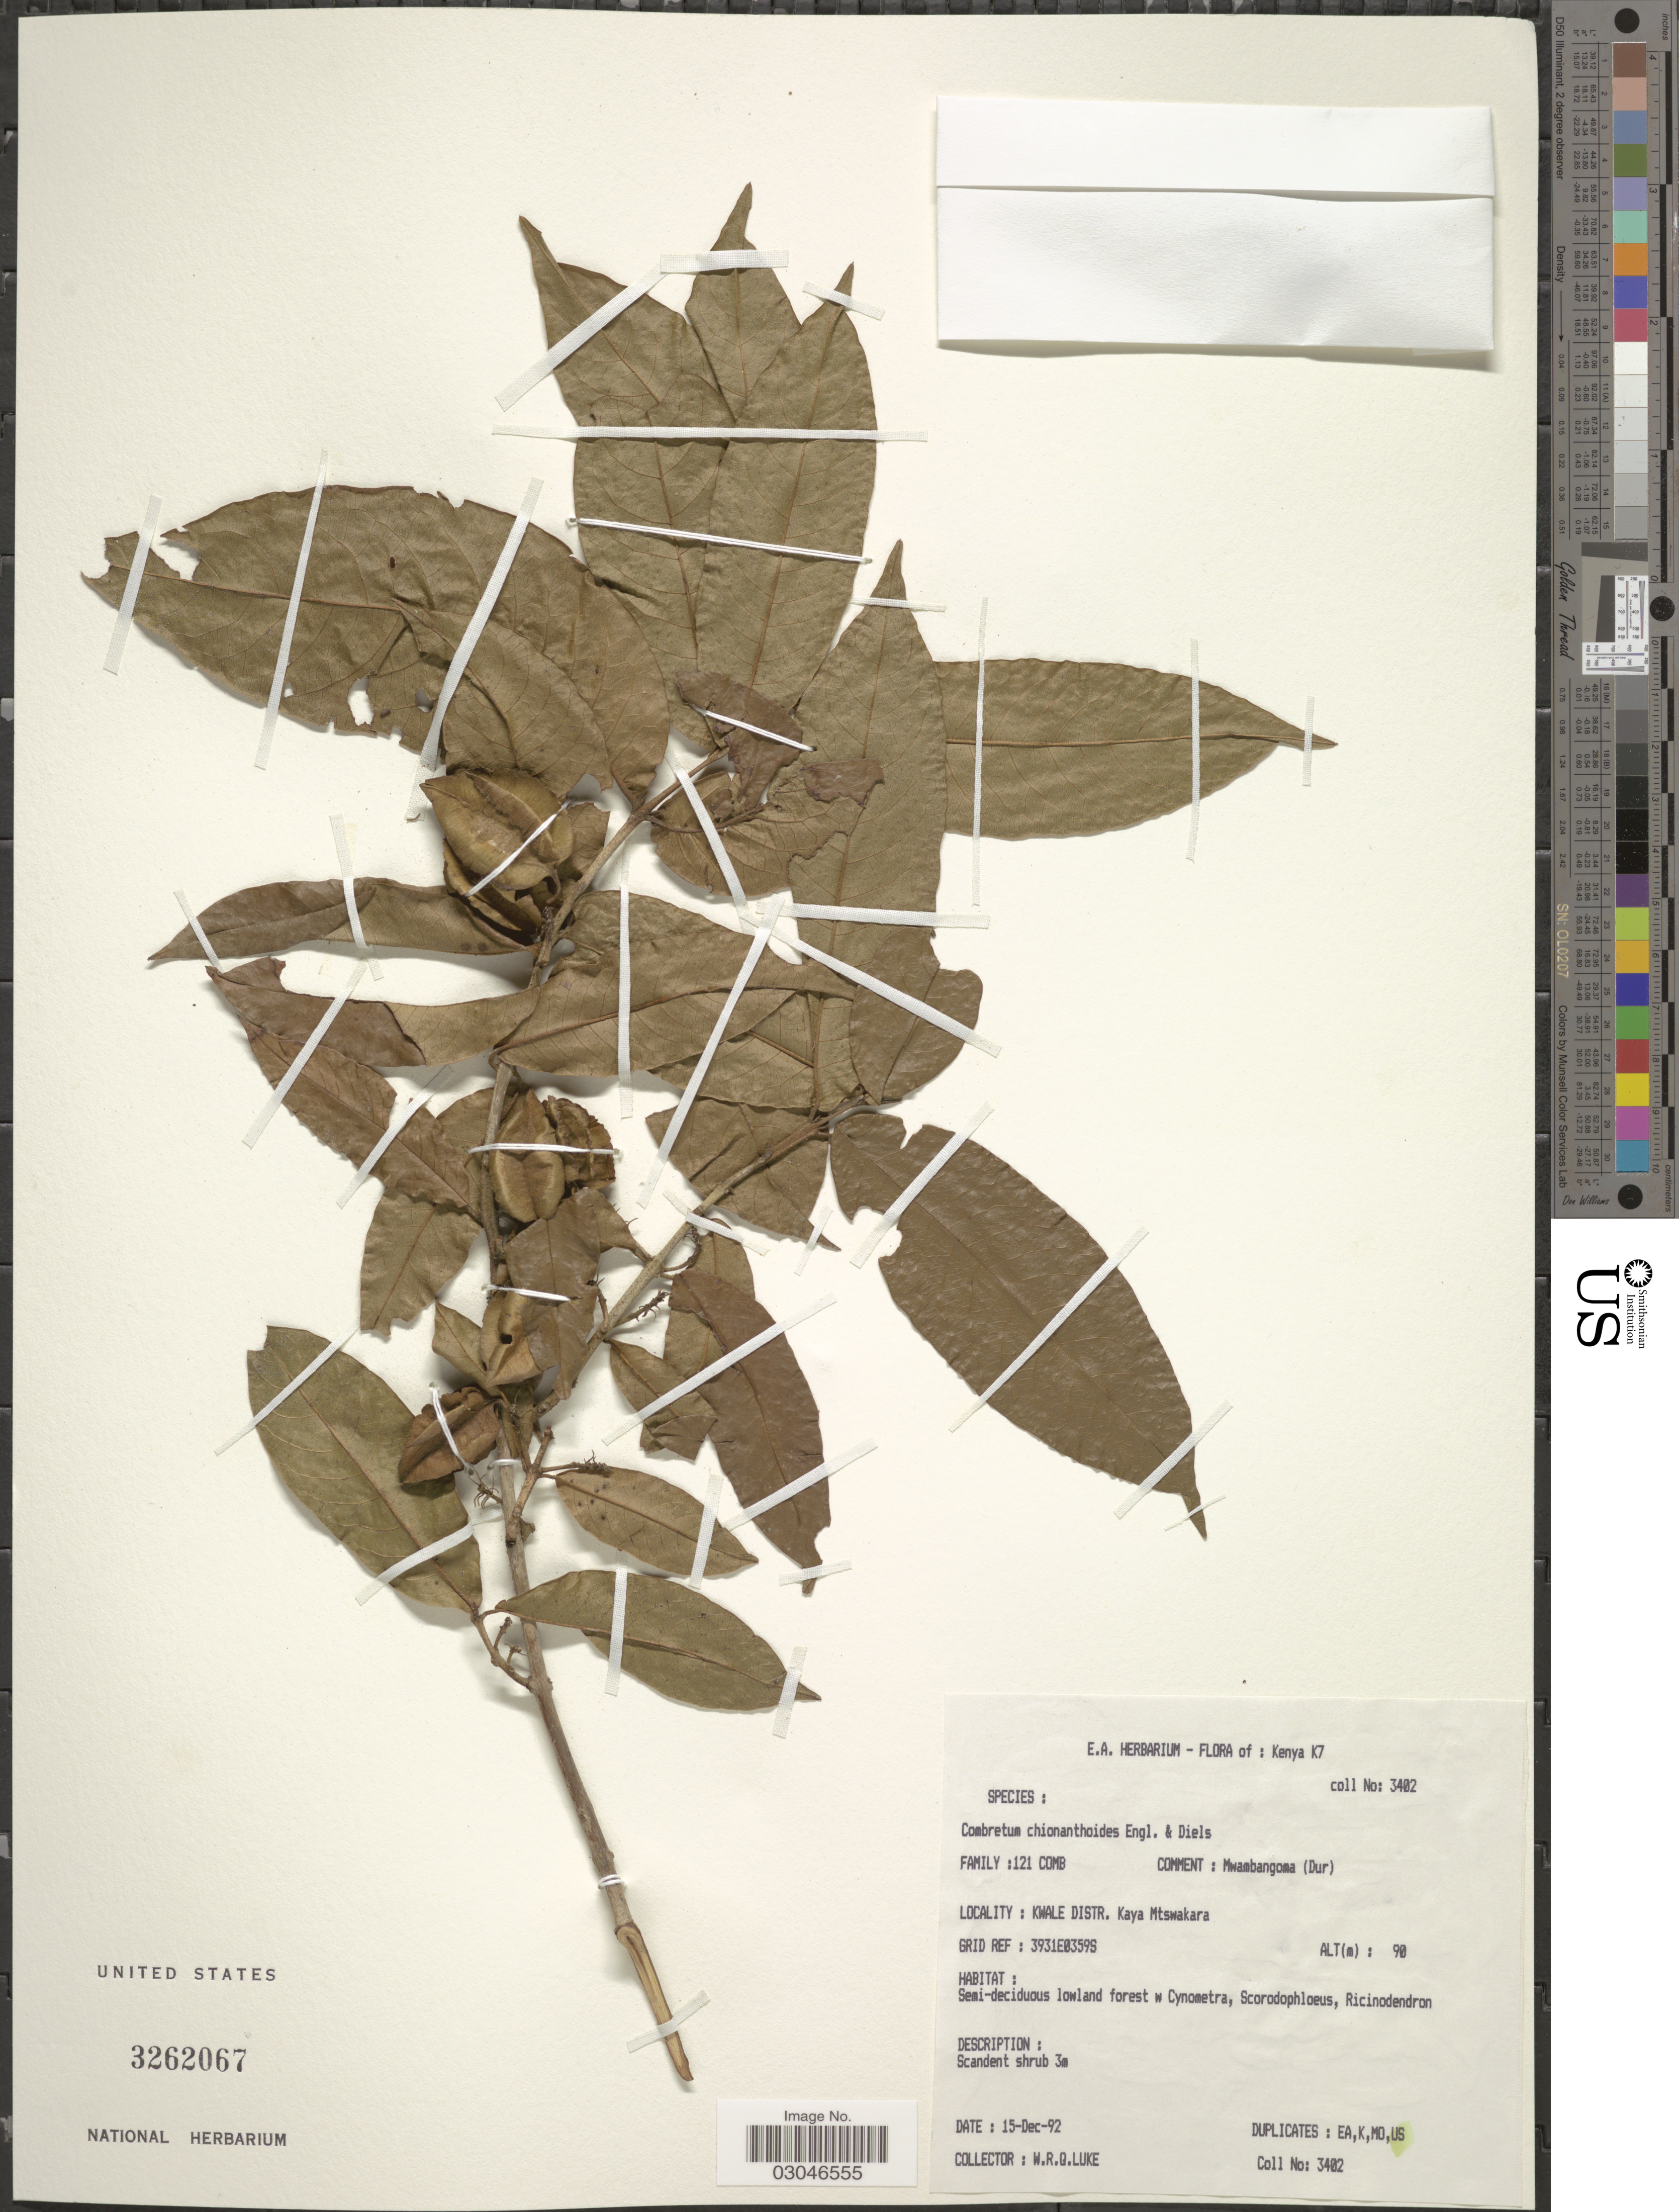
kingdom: Plantae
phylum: Tracheophyta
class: Magnoliopsida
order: Myrtales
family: Combretaceae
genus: Combretum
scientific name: Combretum chionanthoides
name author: Engl. & Diels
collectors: Q. Luke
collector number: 3402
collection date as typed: Transcribed d/m/y: 15/12/92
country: Kenya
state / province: Kwale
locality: Kenya K7. Kwale Distr. Kaya Mtswakara.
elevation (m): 90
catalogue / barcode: US 3262067